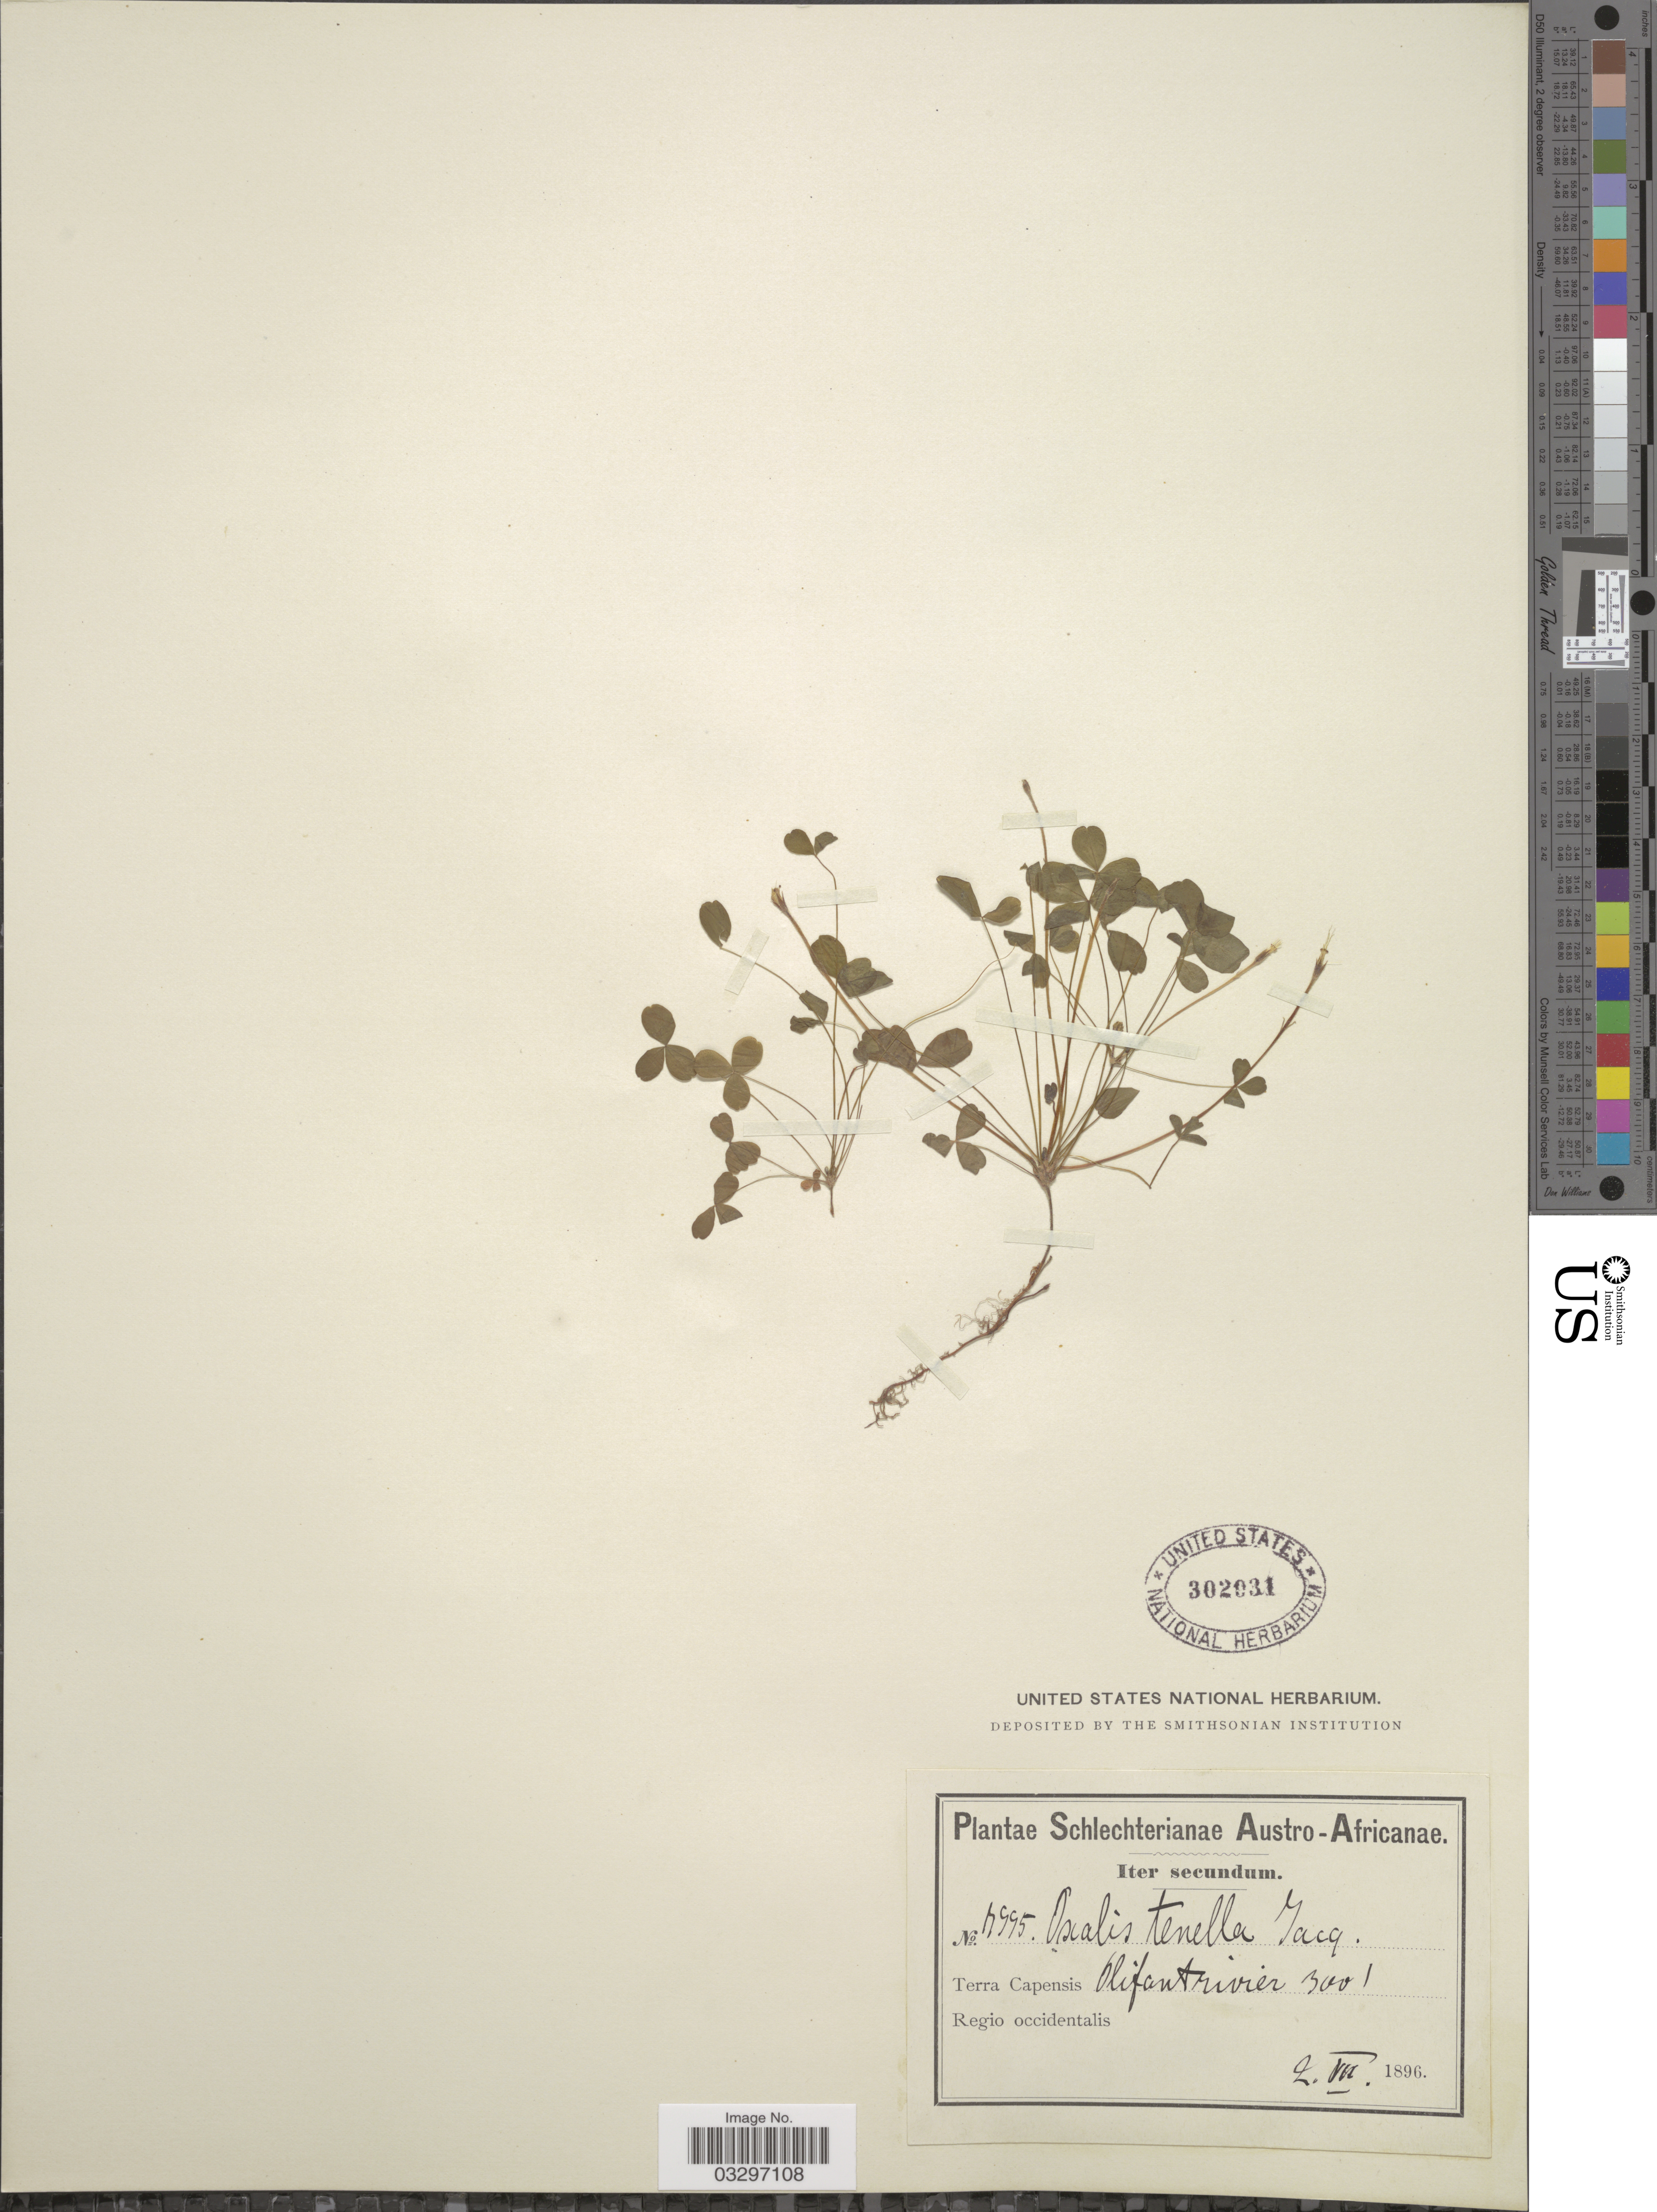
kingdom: Plantae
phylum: Tracheophyta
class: Magnoliopsida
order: Oxalidales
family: Oxalidaceae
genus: Oxalis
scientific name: Oxalis tenella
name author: Jacq.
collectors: Schlechter, --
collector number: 7995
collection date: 1896-07-02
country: South Africa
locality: Austro-Africanae, Terra Capensis, Olifant rivier, Regio occidentalis.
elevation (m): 91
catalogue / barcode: US 302031